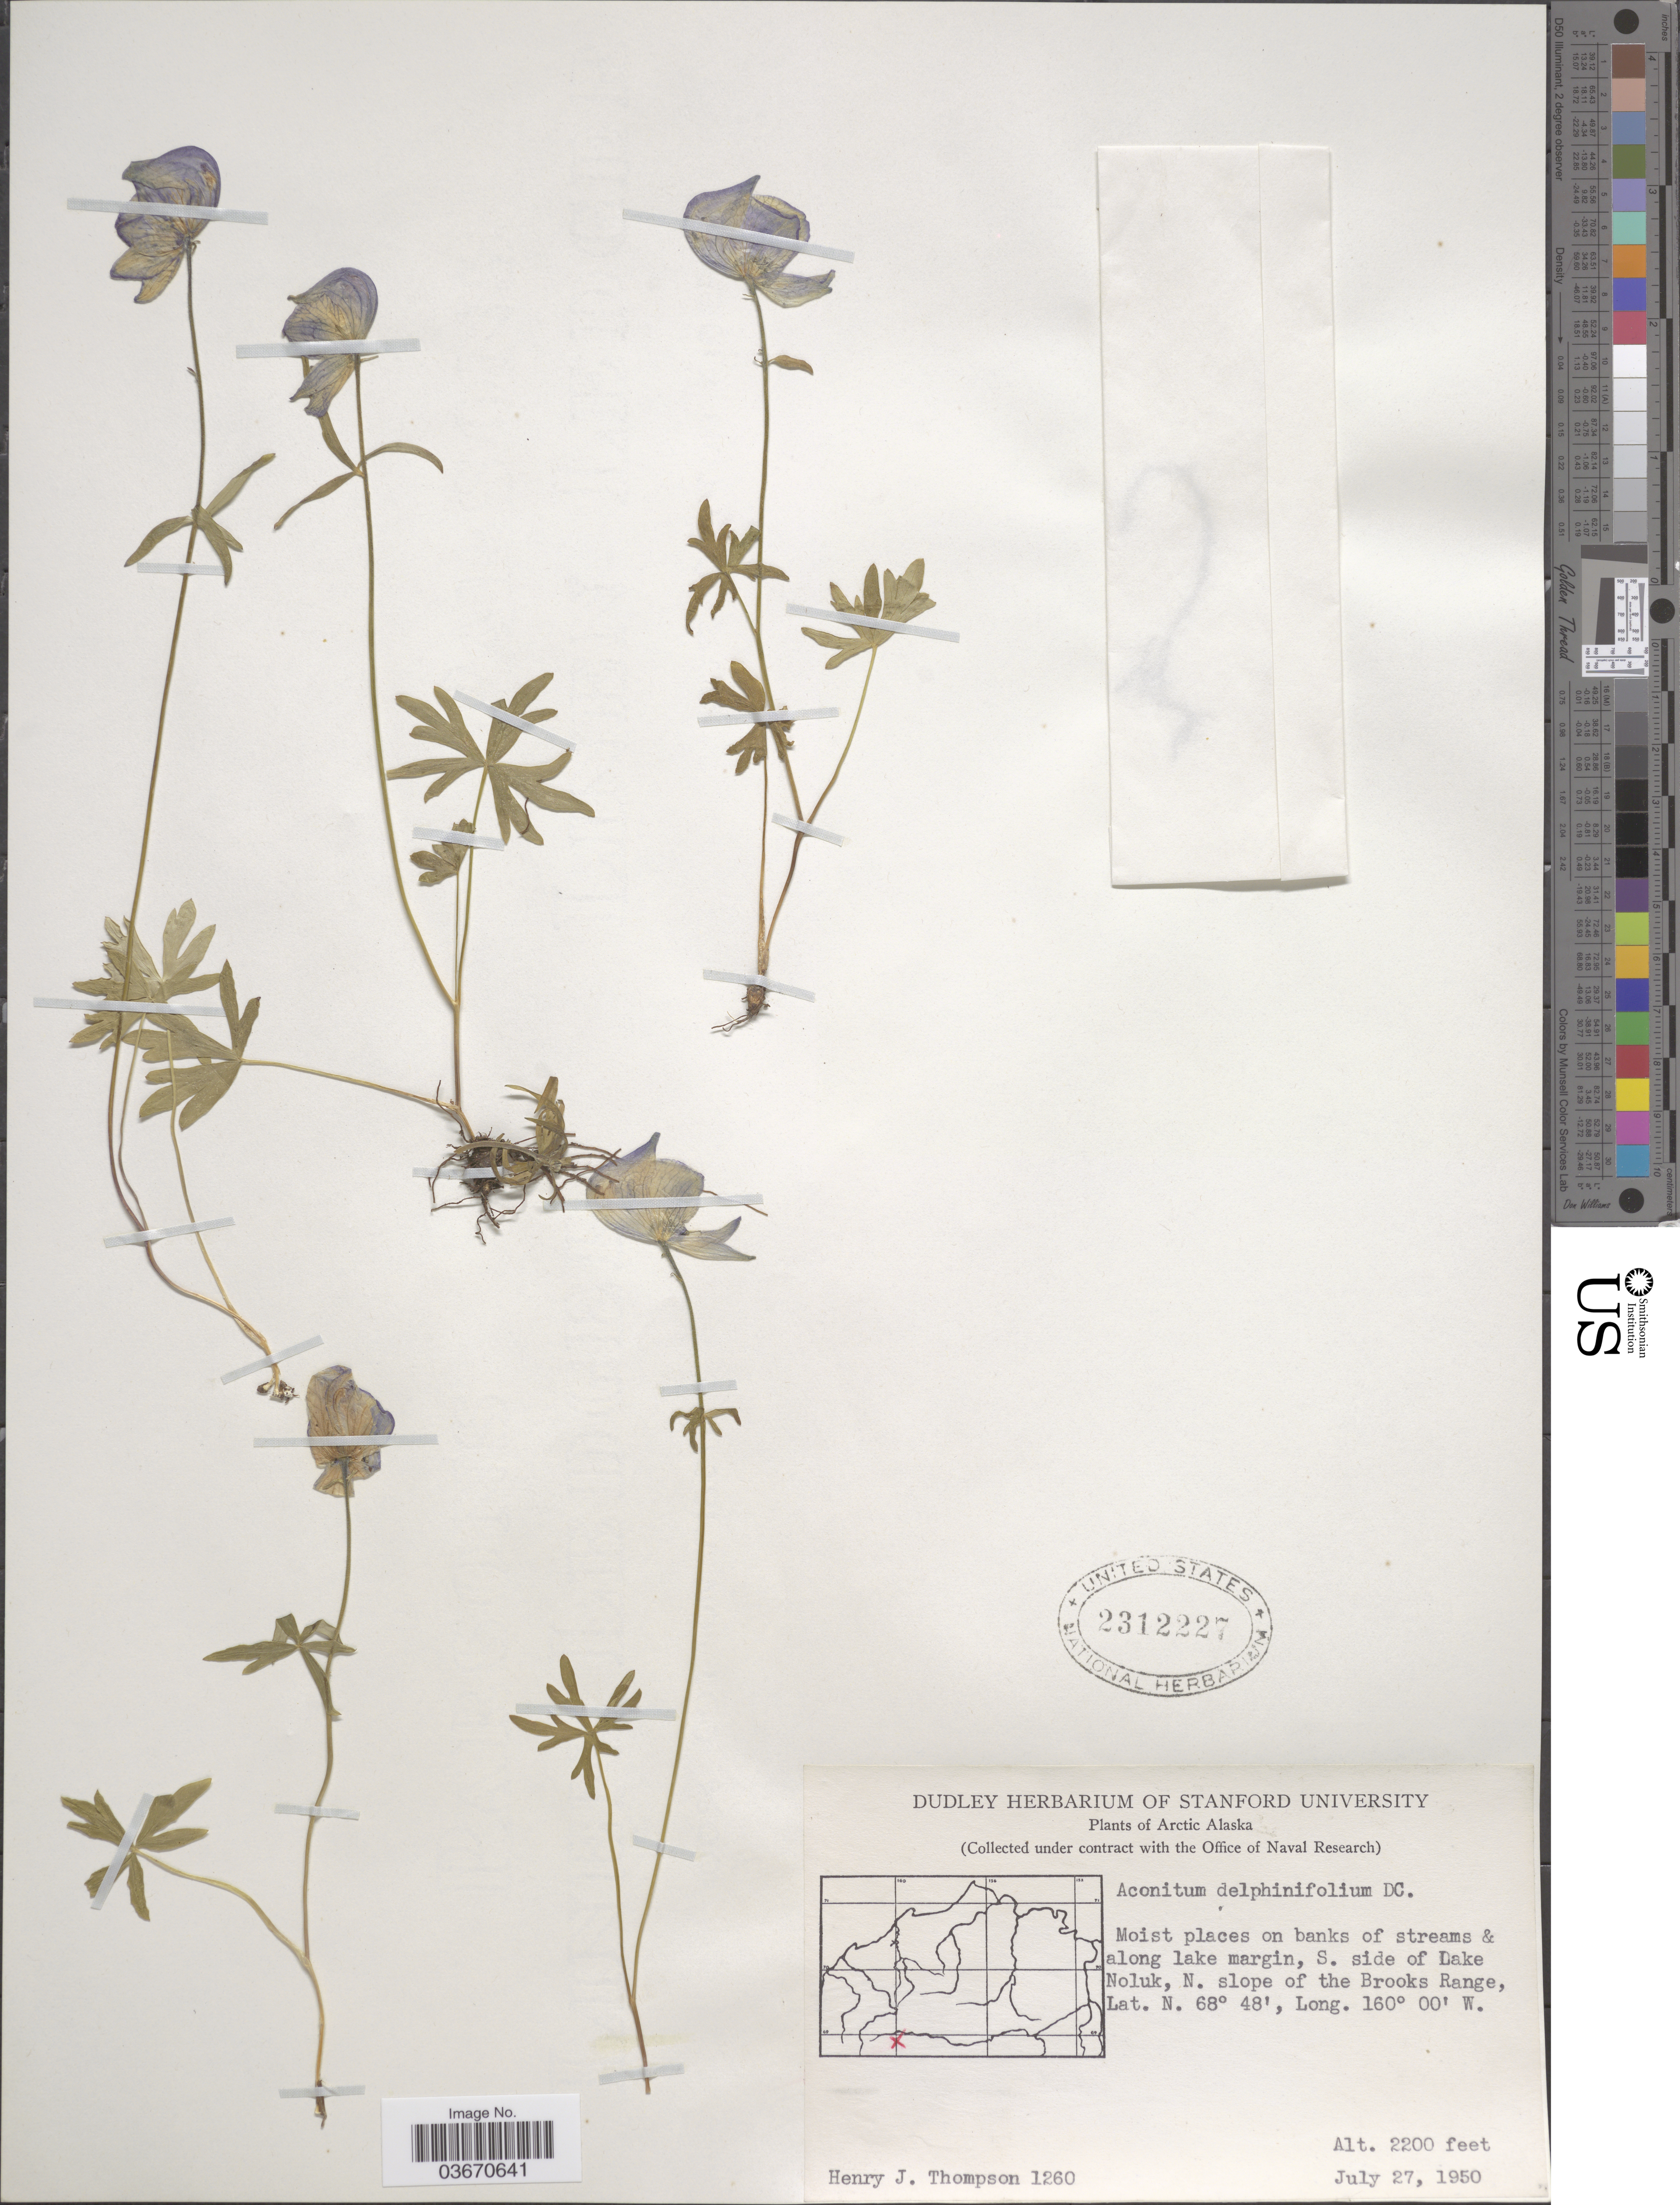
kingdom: Plantae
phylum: Tracheophyta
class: Magnoliopsida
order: Ranunculales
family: Ranunculaceae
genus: Aconitum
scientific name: Aconitum delphinifolium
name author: DC.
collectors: H. J. Thompson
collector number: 1260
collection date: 1950-07-27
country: United States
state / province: Alaska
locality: Arctic Alaska. S. side of Lake Noluk, N. slope of the Brooks Range.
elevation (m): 671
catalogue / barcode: US 2312227